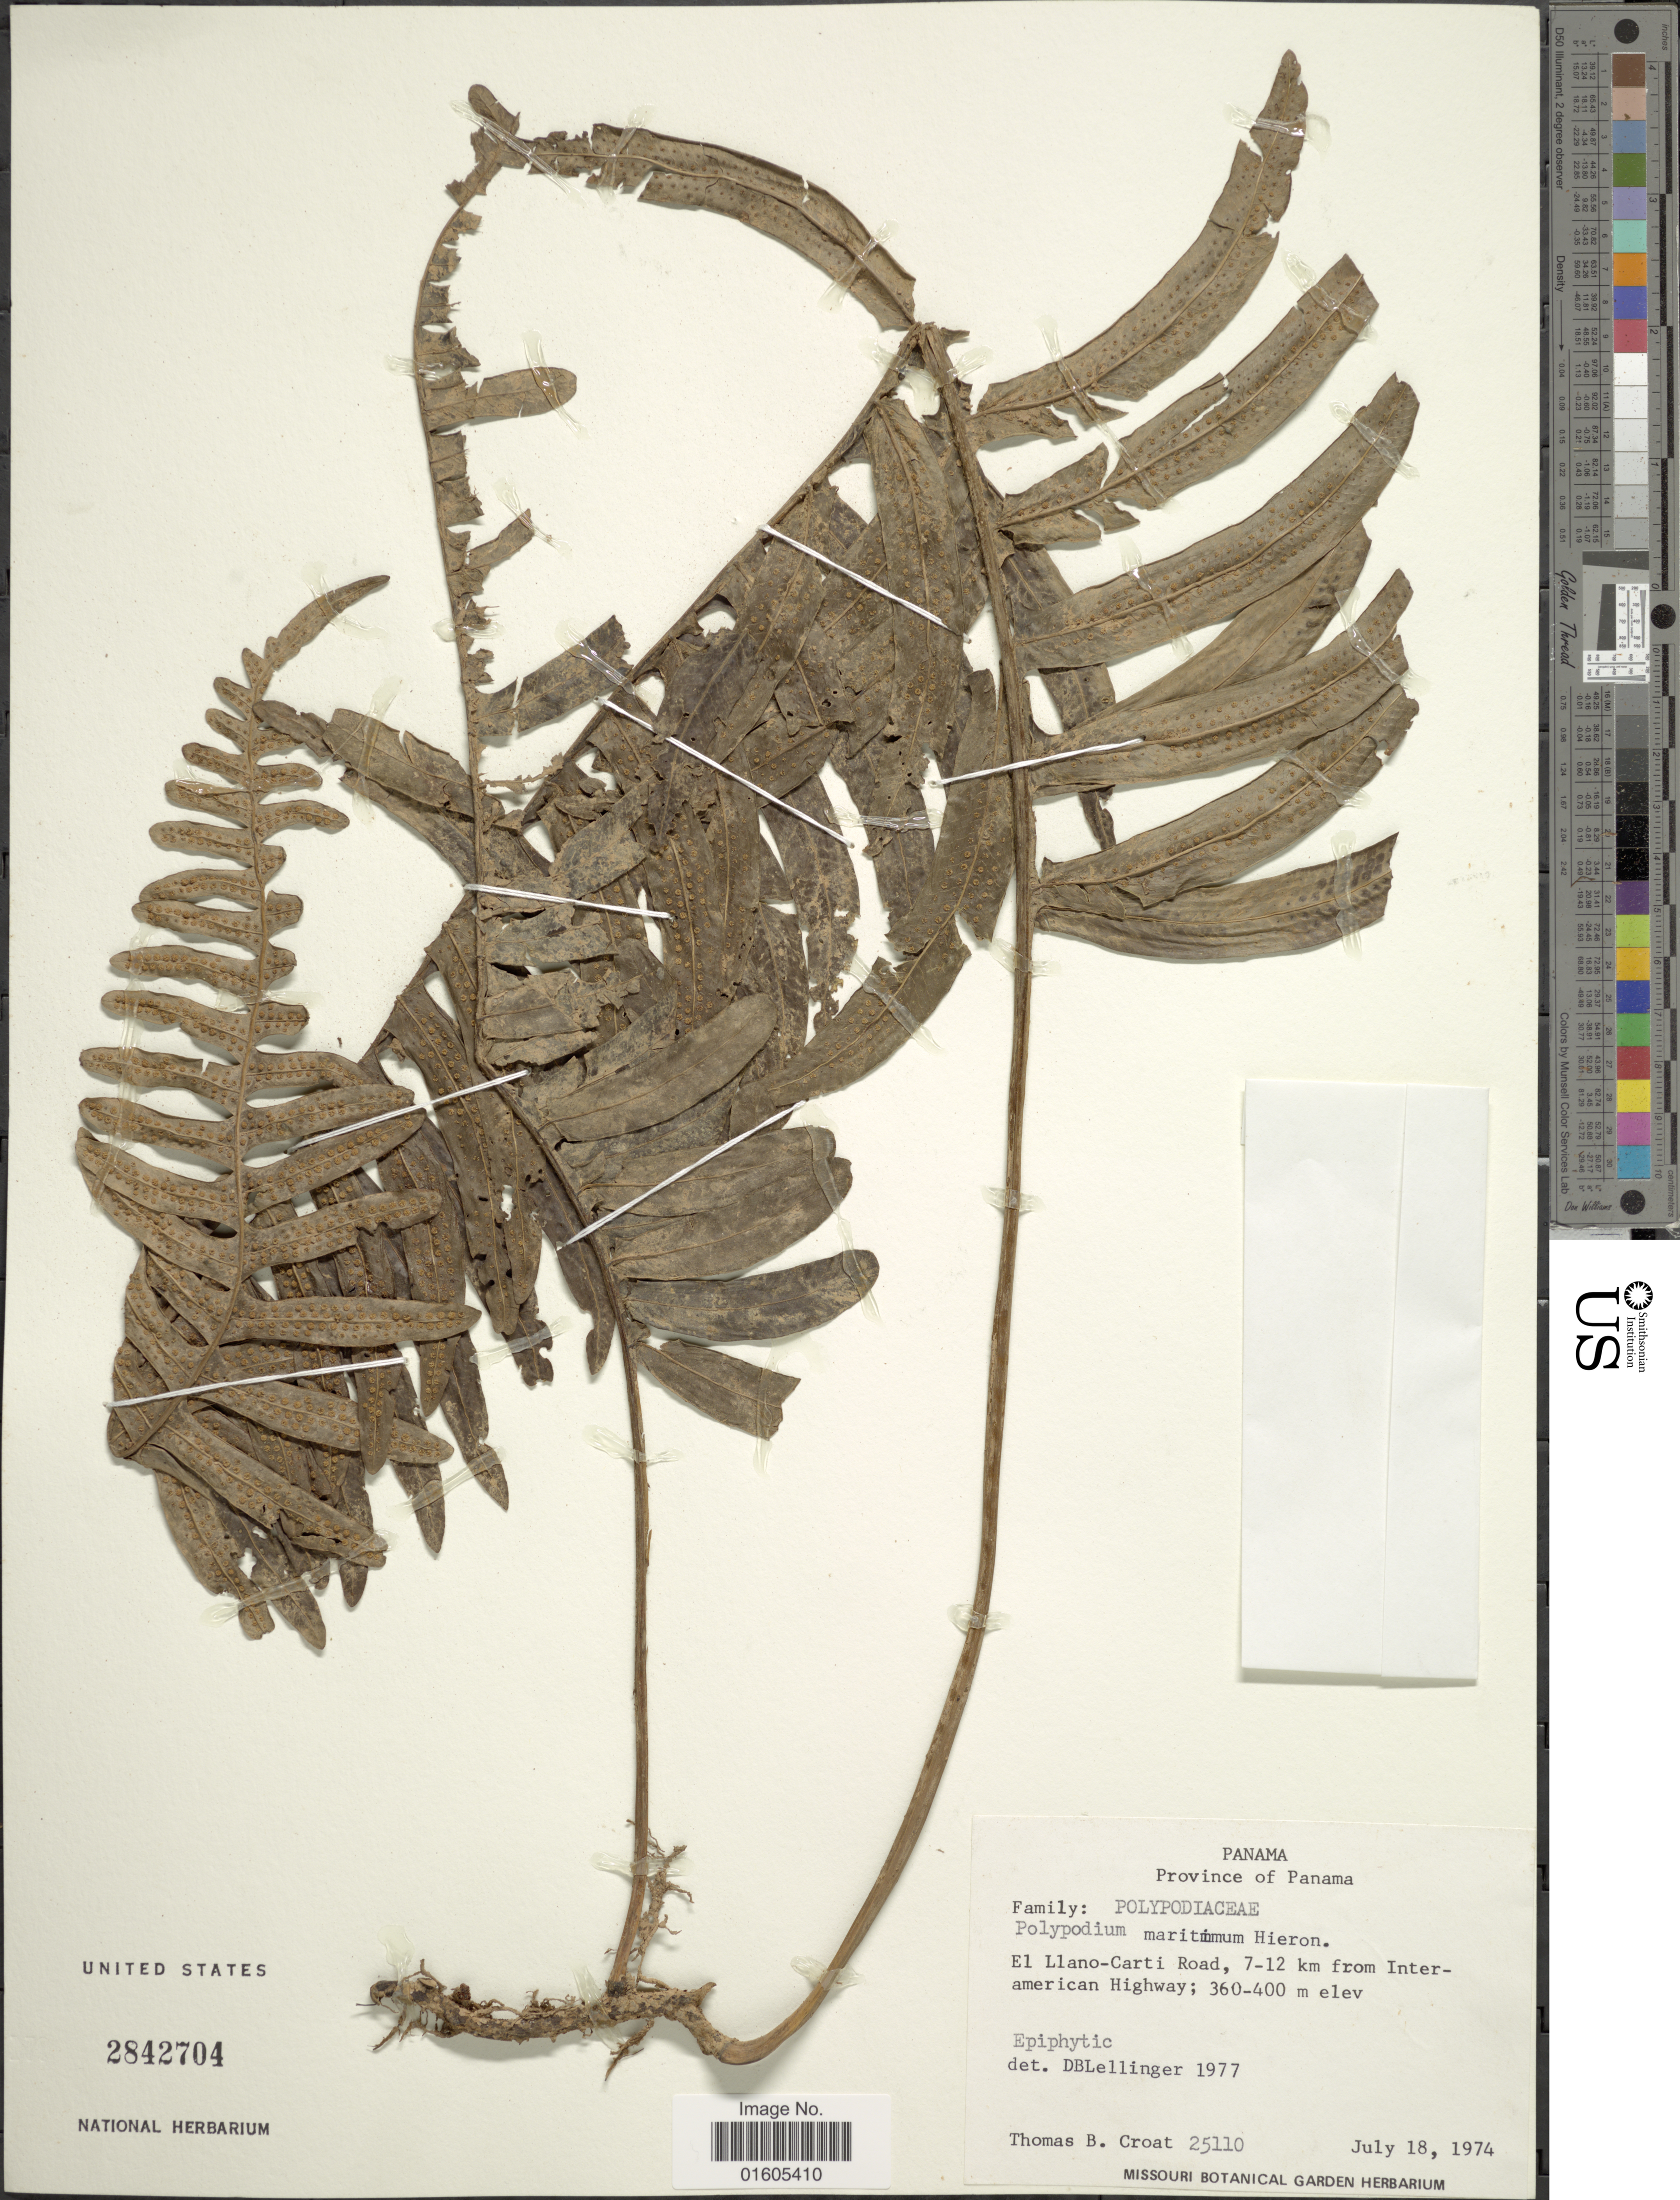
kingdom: Plantae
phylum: Tracheophyta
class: Polypodiopsida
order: Polypodiales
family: Polypodiaceae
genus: Serpocaulon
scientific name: Serpocaulon maritimum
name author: (Hieron.) A.R. Sm.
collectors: T. B. Croat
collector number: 25110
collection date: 1974-07-18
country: Panama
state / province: Panamá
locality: El Llano-Carti Road, 7-12 km from Interamerican Highway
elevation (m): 360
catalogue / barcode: US 2842704